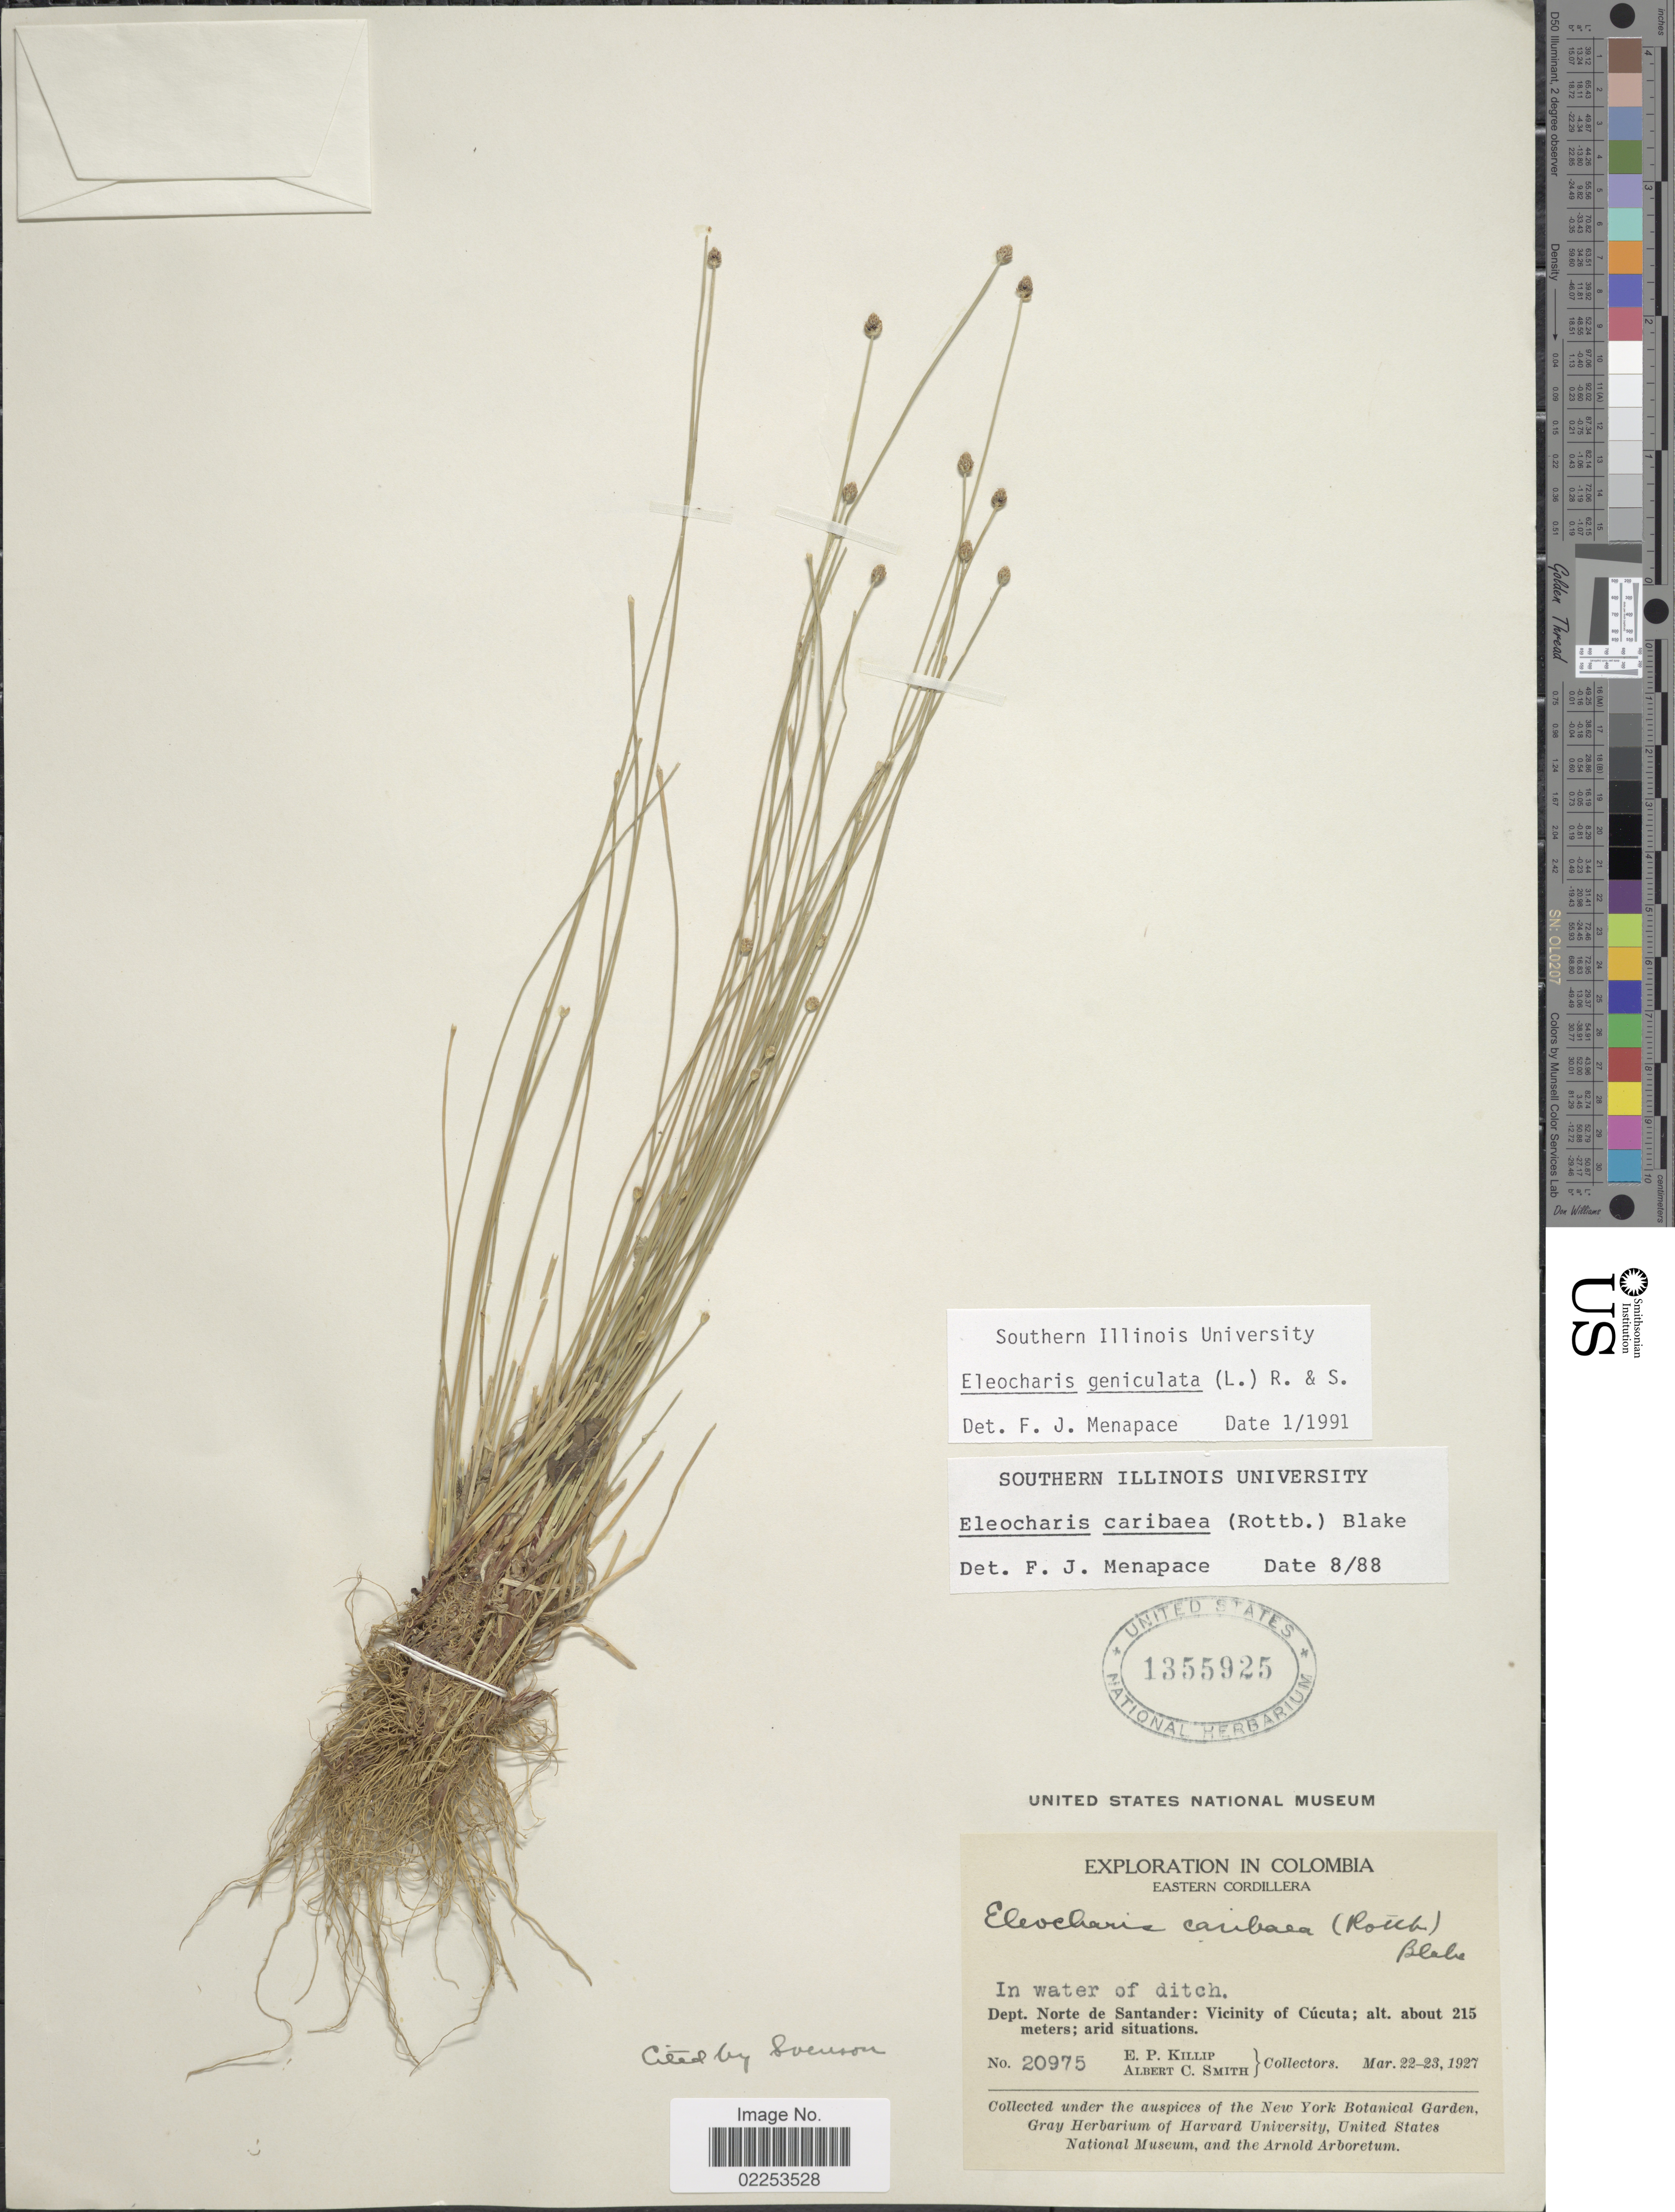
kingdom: Plantae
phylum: Tracheophyta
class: Liliopsida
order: Poales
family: Cyperaceae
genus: Eleocharis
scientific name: Eleocharis geniculata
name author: (L.) Roem. & Schult.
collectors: E. P. Killip & A. C. Smith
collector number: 20975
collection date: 1927-03-22/1927-03-23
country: Colombia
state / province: Norte de Santander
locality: In water of ditch. Dept. Norte de Santander: Vicinity of Cucuta. Eastern Cordillera.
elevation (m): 215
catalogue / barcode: US 1355925